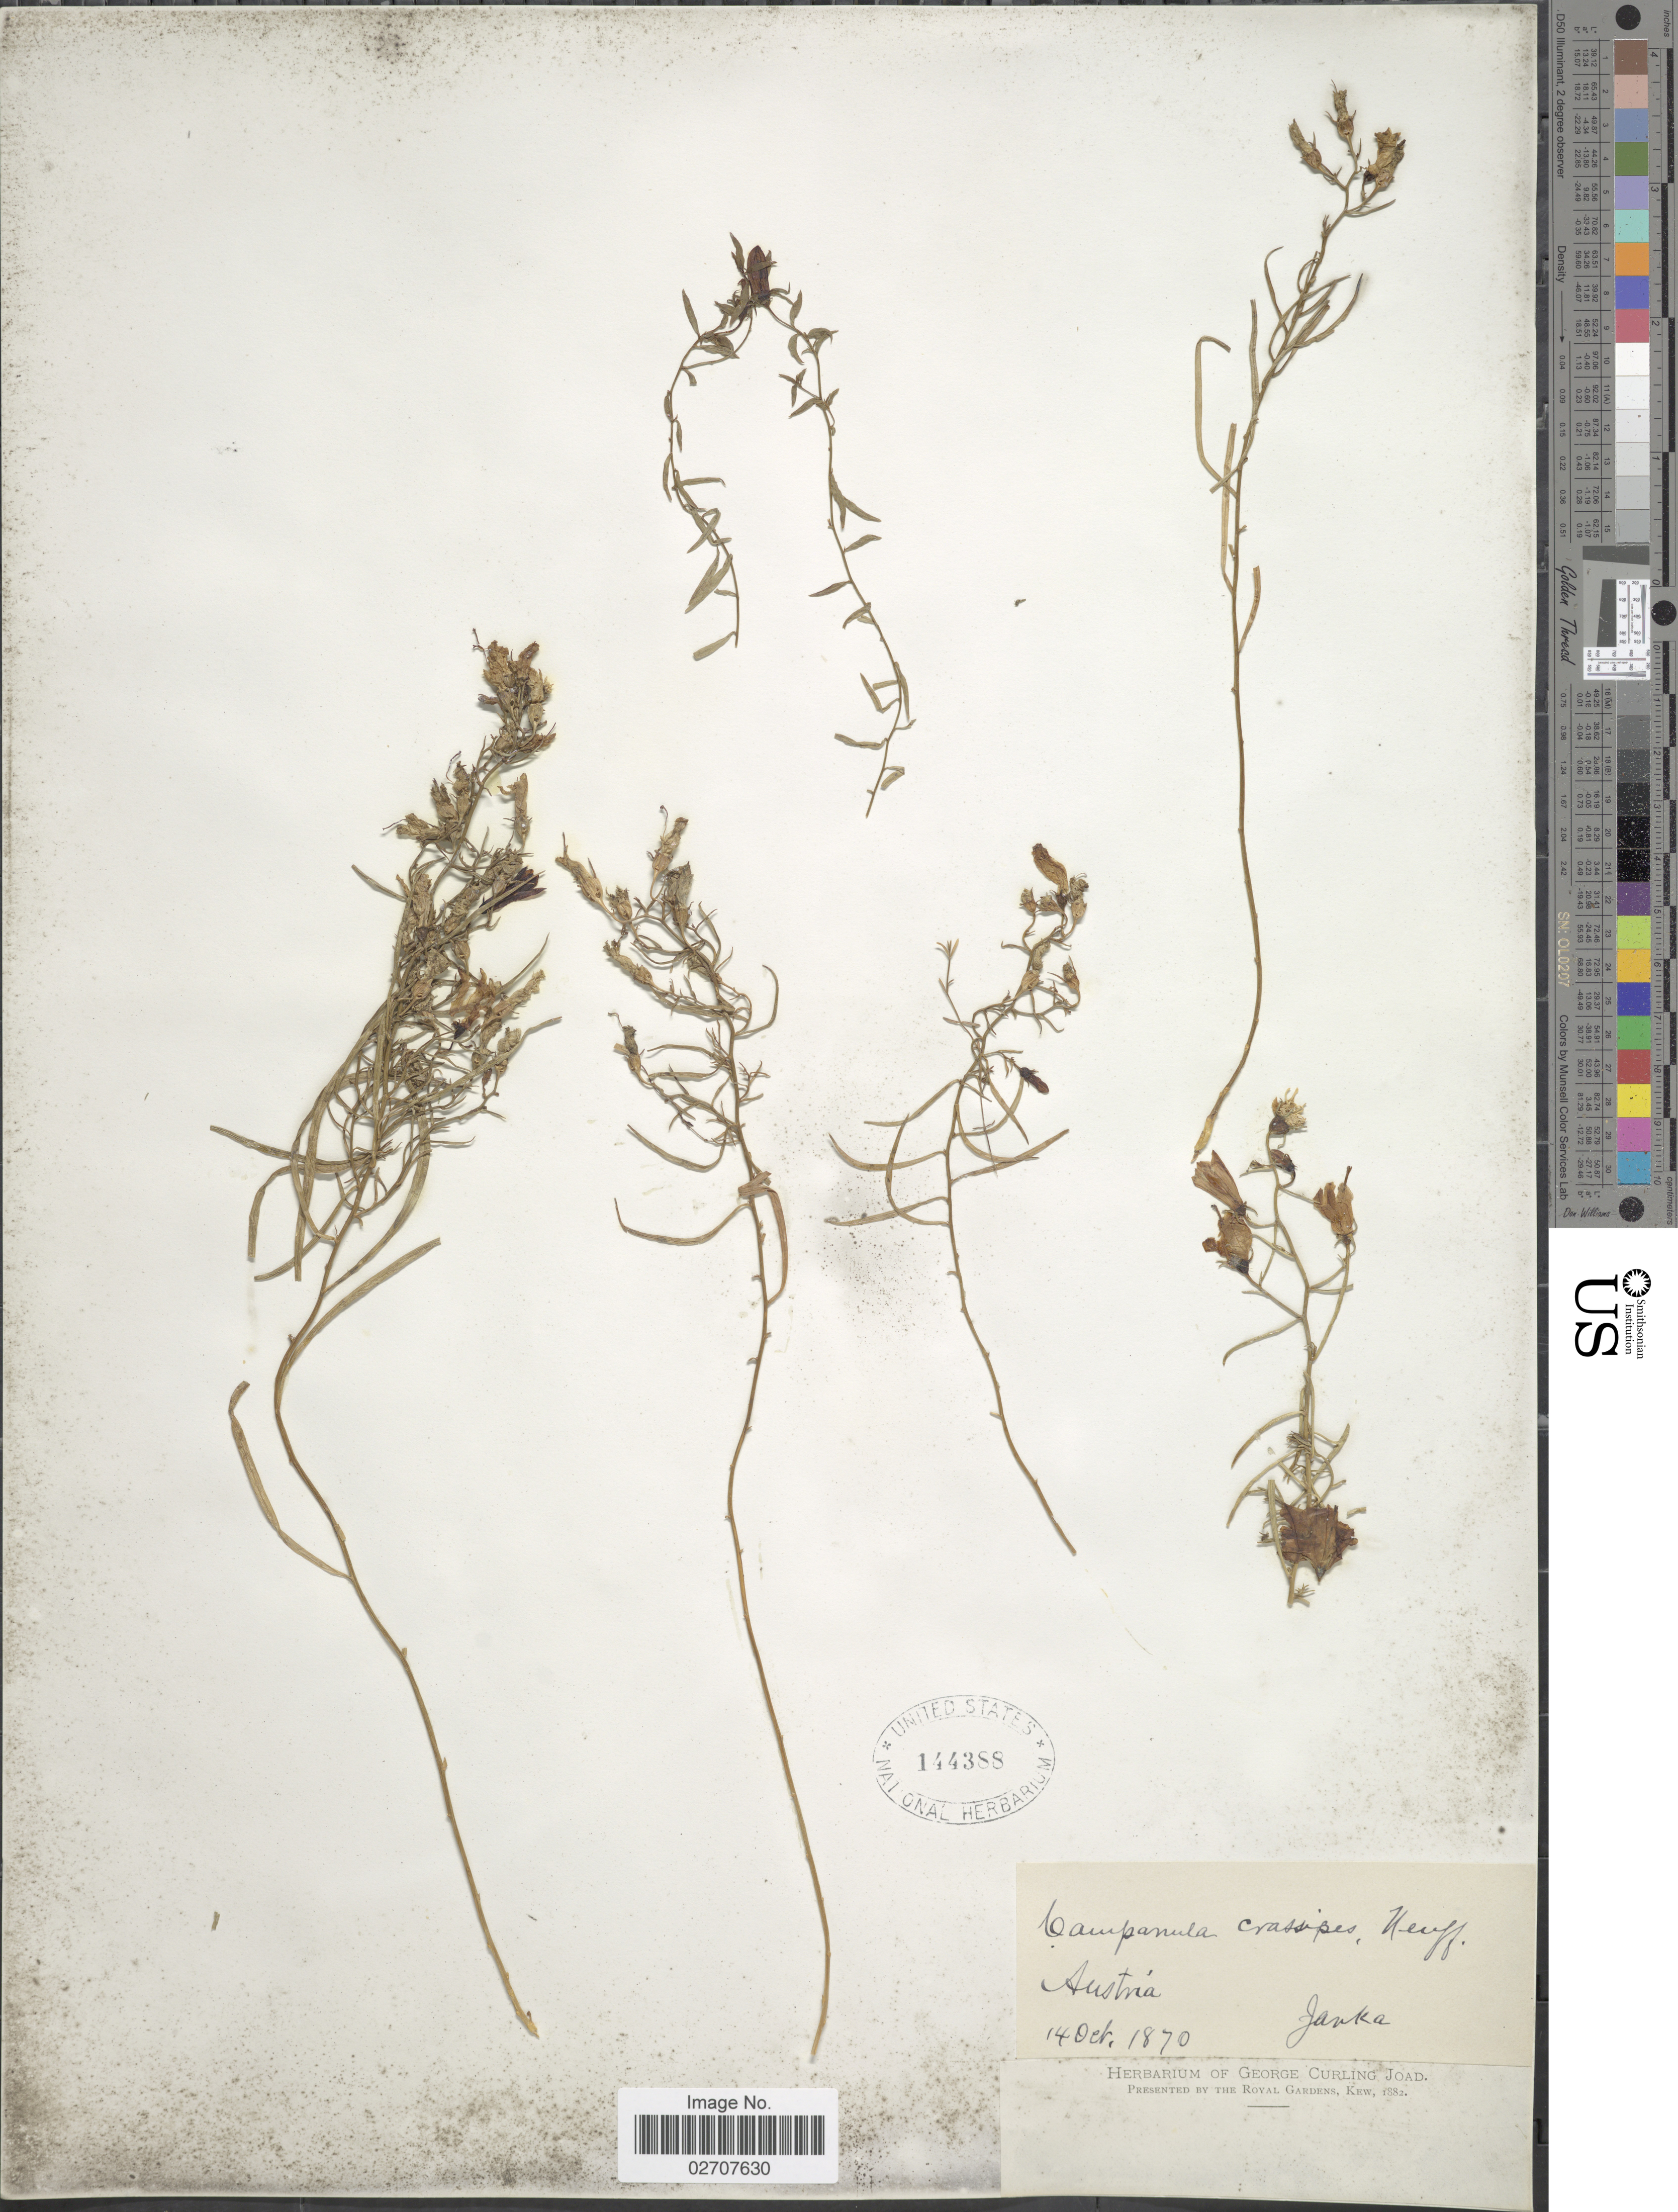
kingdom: Plantae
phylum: Tracheophyta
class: Magnoliopsida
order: Asterales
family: Campanulaceae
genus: Campanula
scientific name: Campanula crassipes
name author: Heuff.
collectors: V. Janka von Bulcs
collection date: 1870-10-14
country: Austria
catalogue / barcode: US 144388